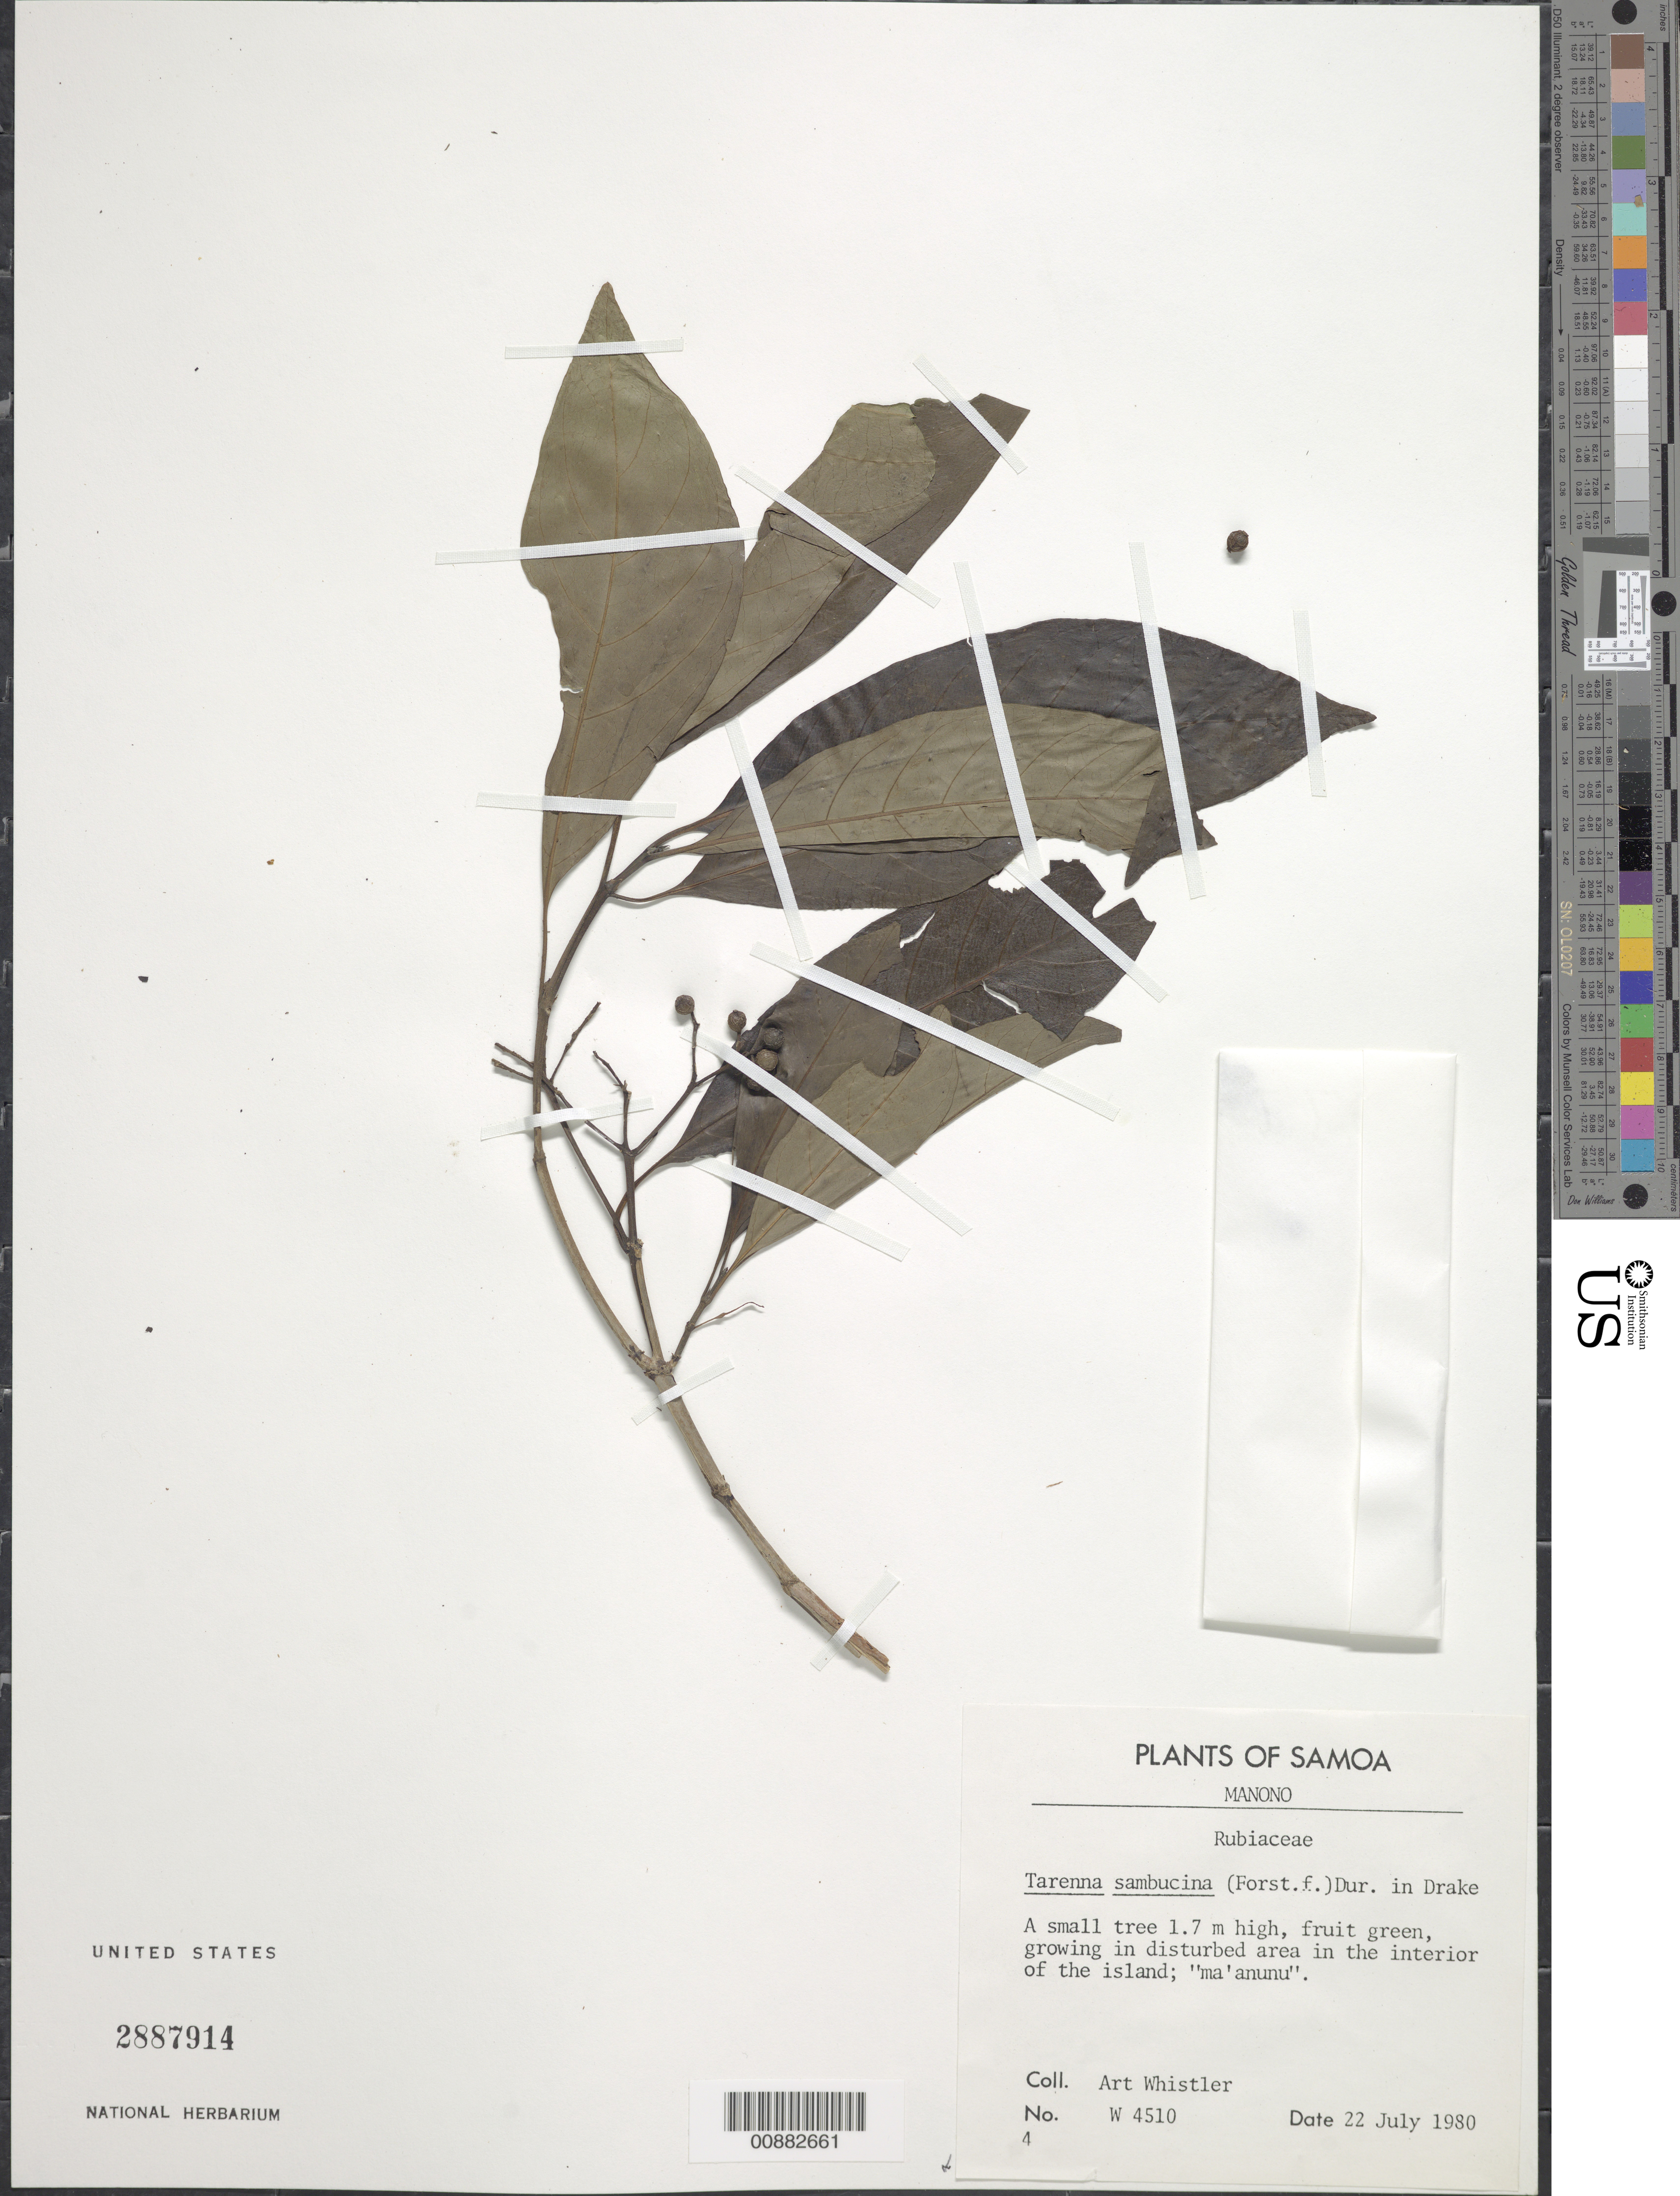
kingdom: Plantae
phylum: Tracheophyta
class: Magnoliopsida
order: Gentianales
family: Rubiaceae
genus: Tarenna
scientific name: Tarenna sambucina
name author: (G. Forst.) Drake ex Durand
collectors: A. Whistler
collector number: W 4510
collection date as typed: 22 Jul 1980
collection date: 1980-07-22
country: Samoa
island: Manono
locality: Interior of island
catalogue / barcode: US 2887914